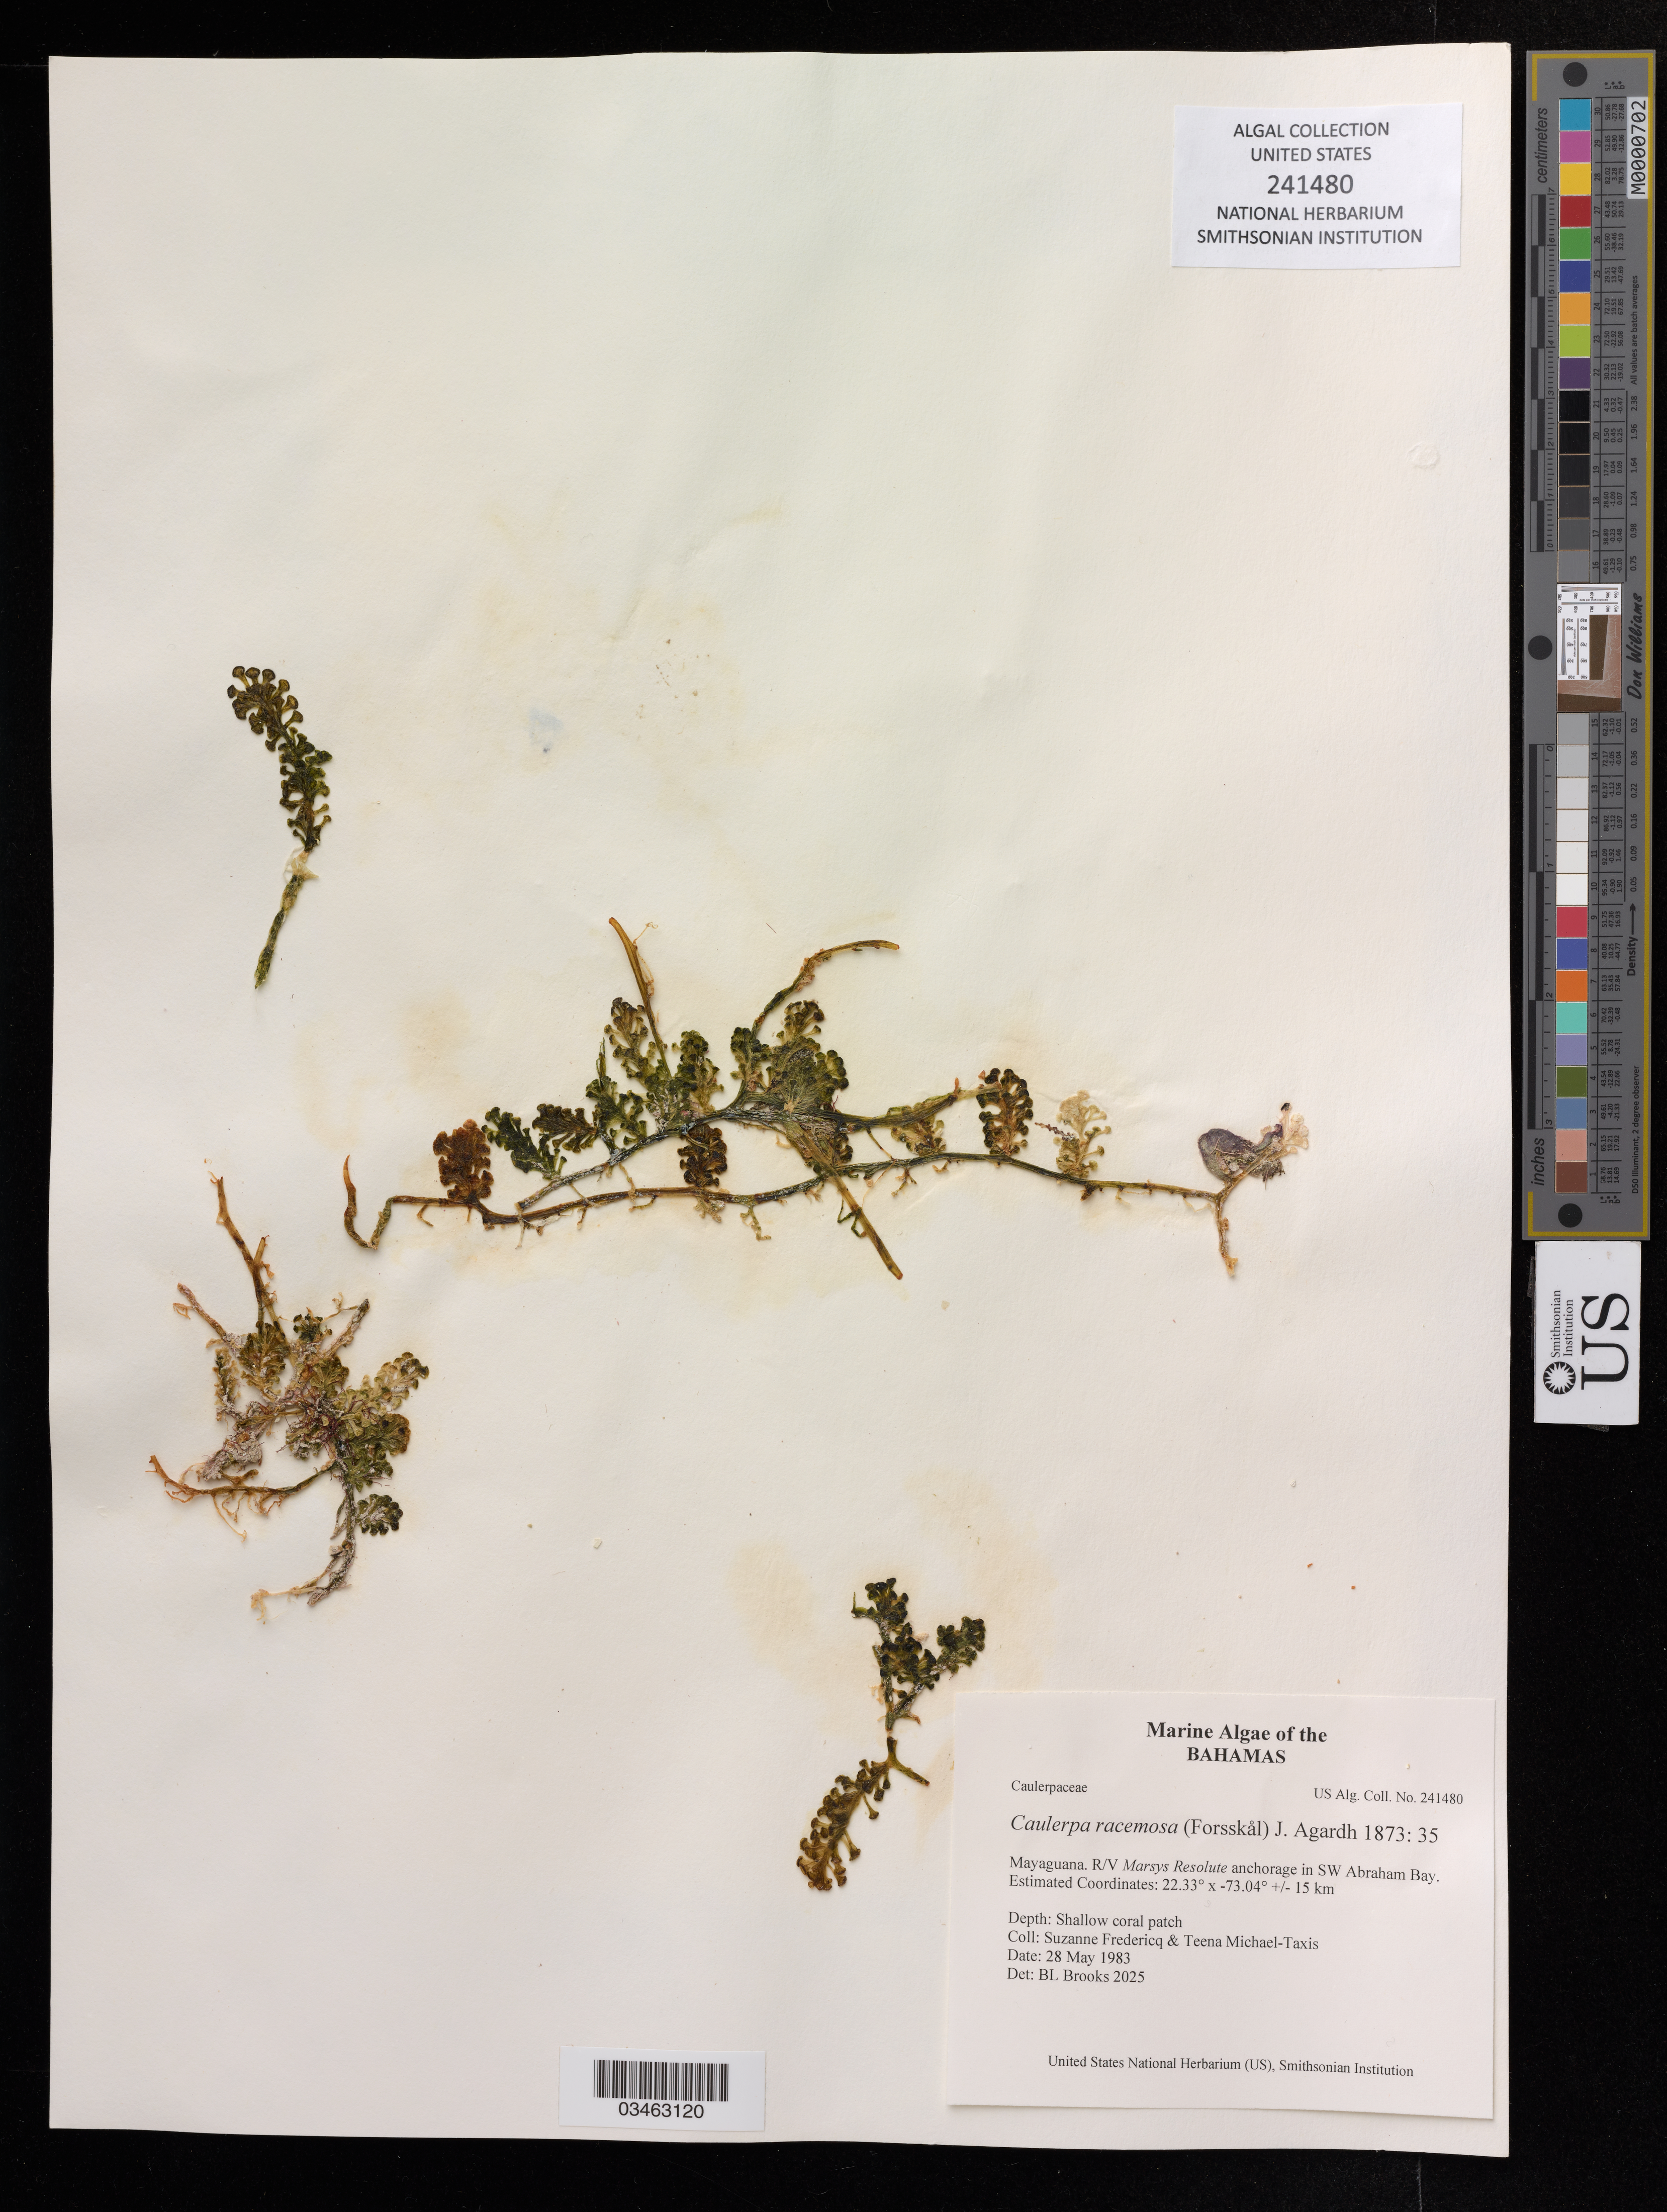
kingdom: Plantae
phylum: Chlorophyta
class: Ulvophyceae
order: Bryopsidales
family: Caulerpaceae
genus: Caulerpa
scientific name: Caulerpa racemosa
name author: (Forssk.) J. Agardh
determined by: Brooks, B. L., (BOT), Smithsonian Institution - National Museum of Natural History (UNITED STATES)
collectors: S. Fredericq & T. Michael-Taxis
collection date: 1983-05-28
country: Bahamas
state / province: Mayaguana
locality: R/V Marsys Resolute anchorage in SW Abraham Bay.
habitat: Shallow coral patch.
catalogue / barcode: US 241480